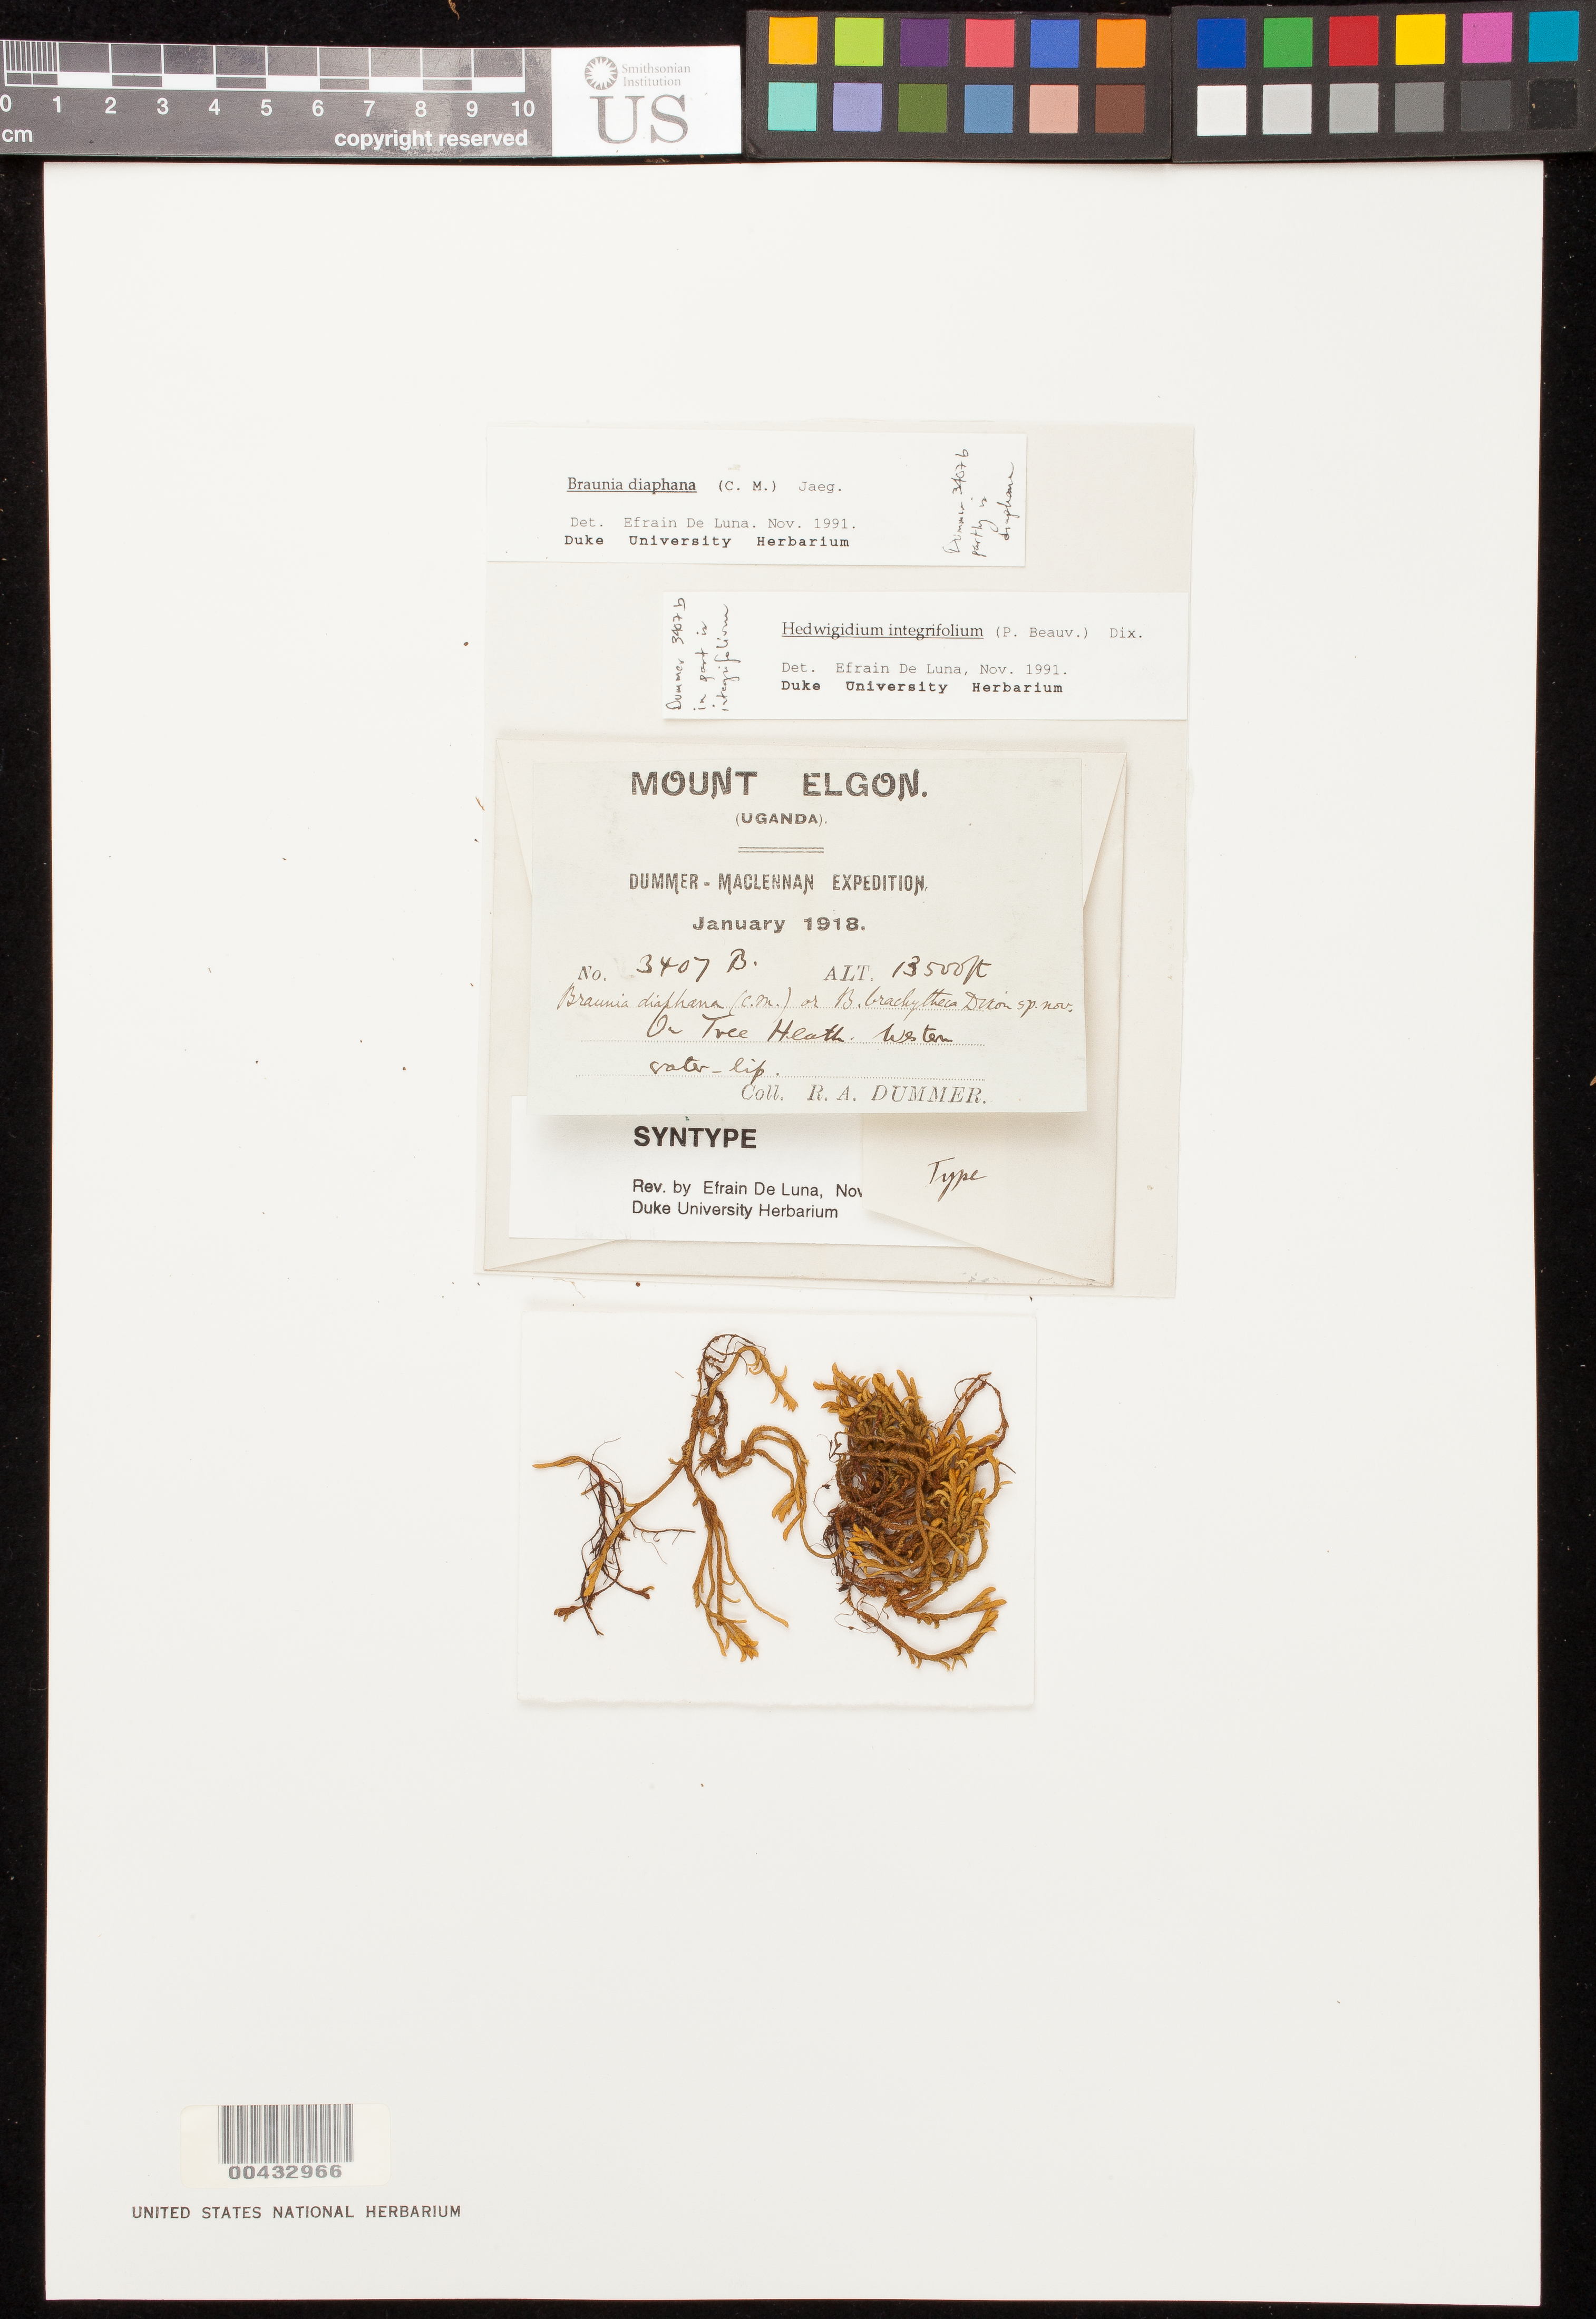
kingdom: Plantae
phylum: Bryophyta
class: Bryopsida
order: Hedwigiales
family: Hedwigiaceae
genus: Braunia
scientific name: Braunia brachytheca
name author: Dixon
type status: Syntype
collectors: R. Dümmer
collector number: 3407 b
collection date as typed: Jan 1918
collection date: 1918-01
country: Uganda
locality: Mt. Elgon.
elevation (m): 3962